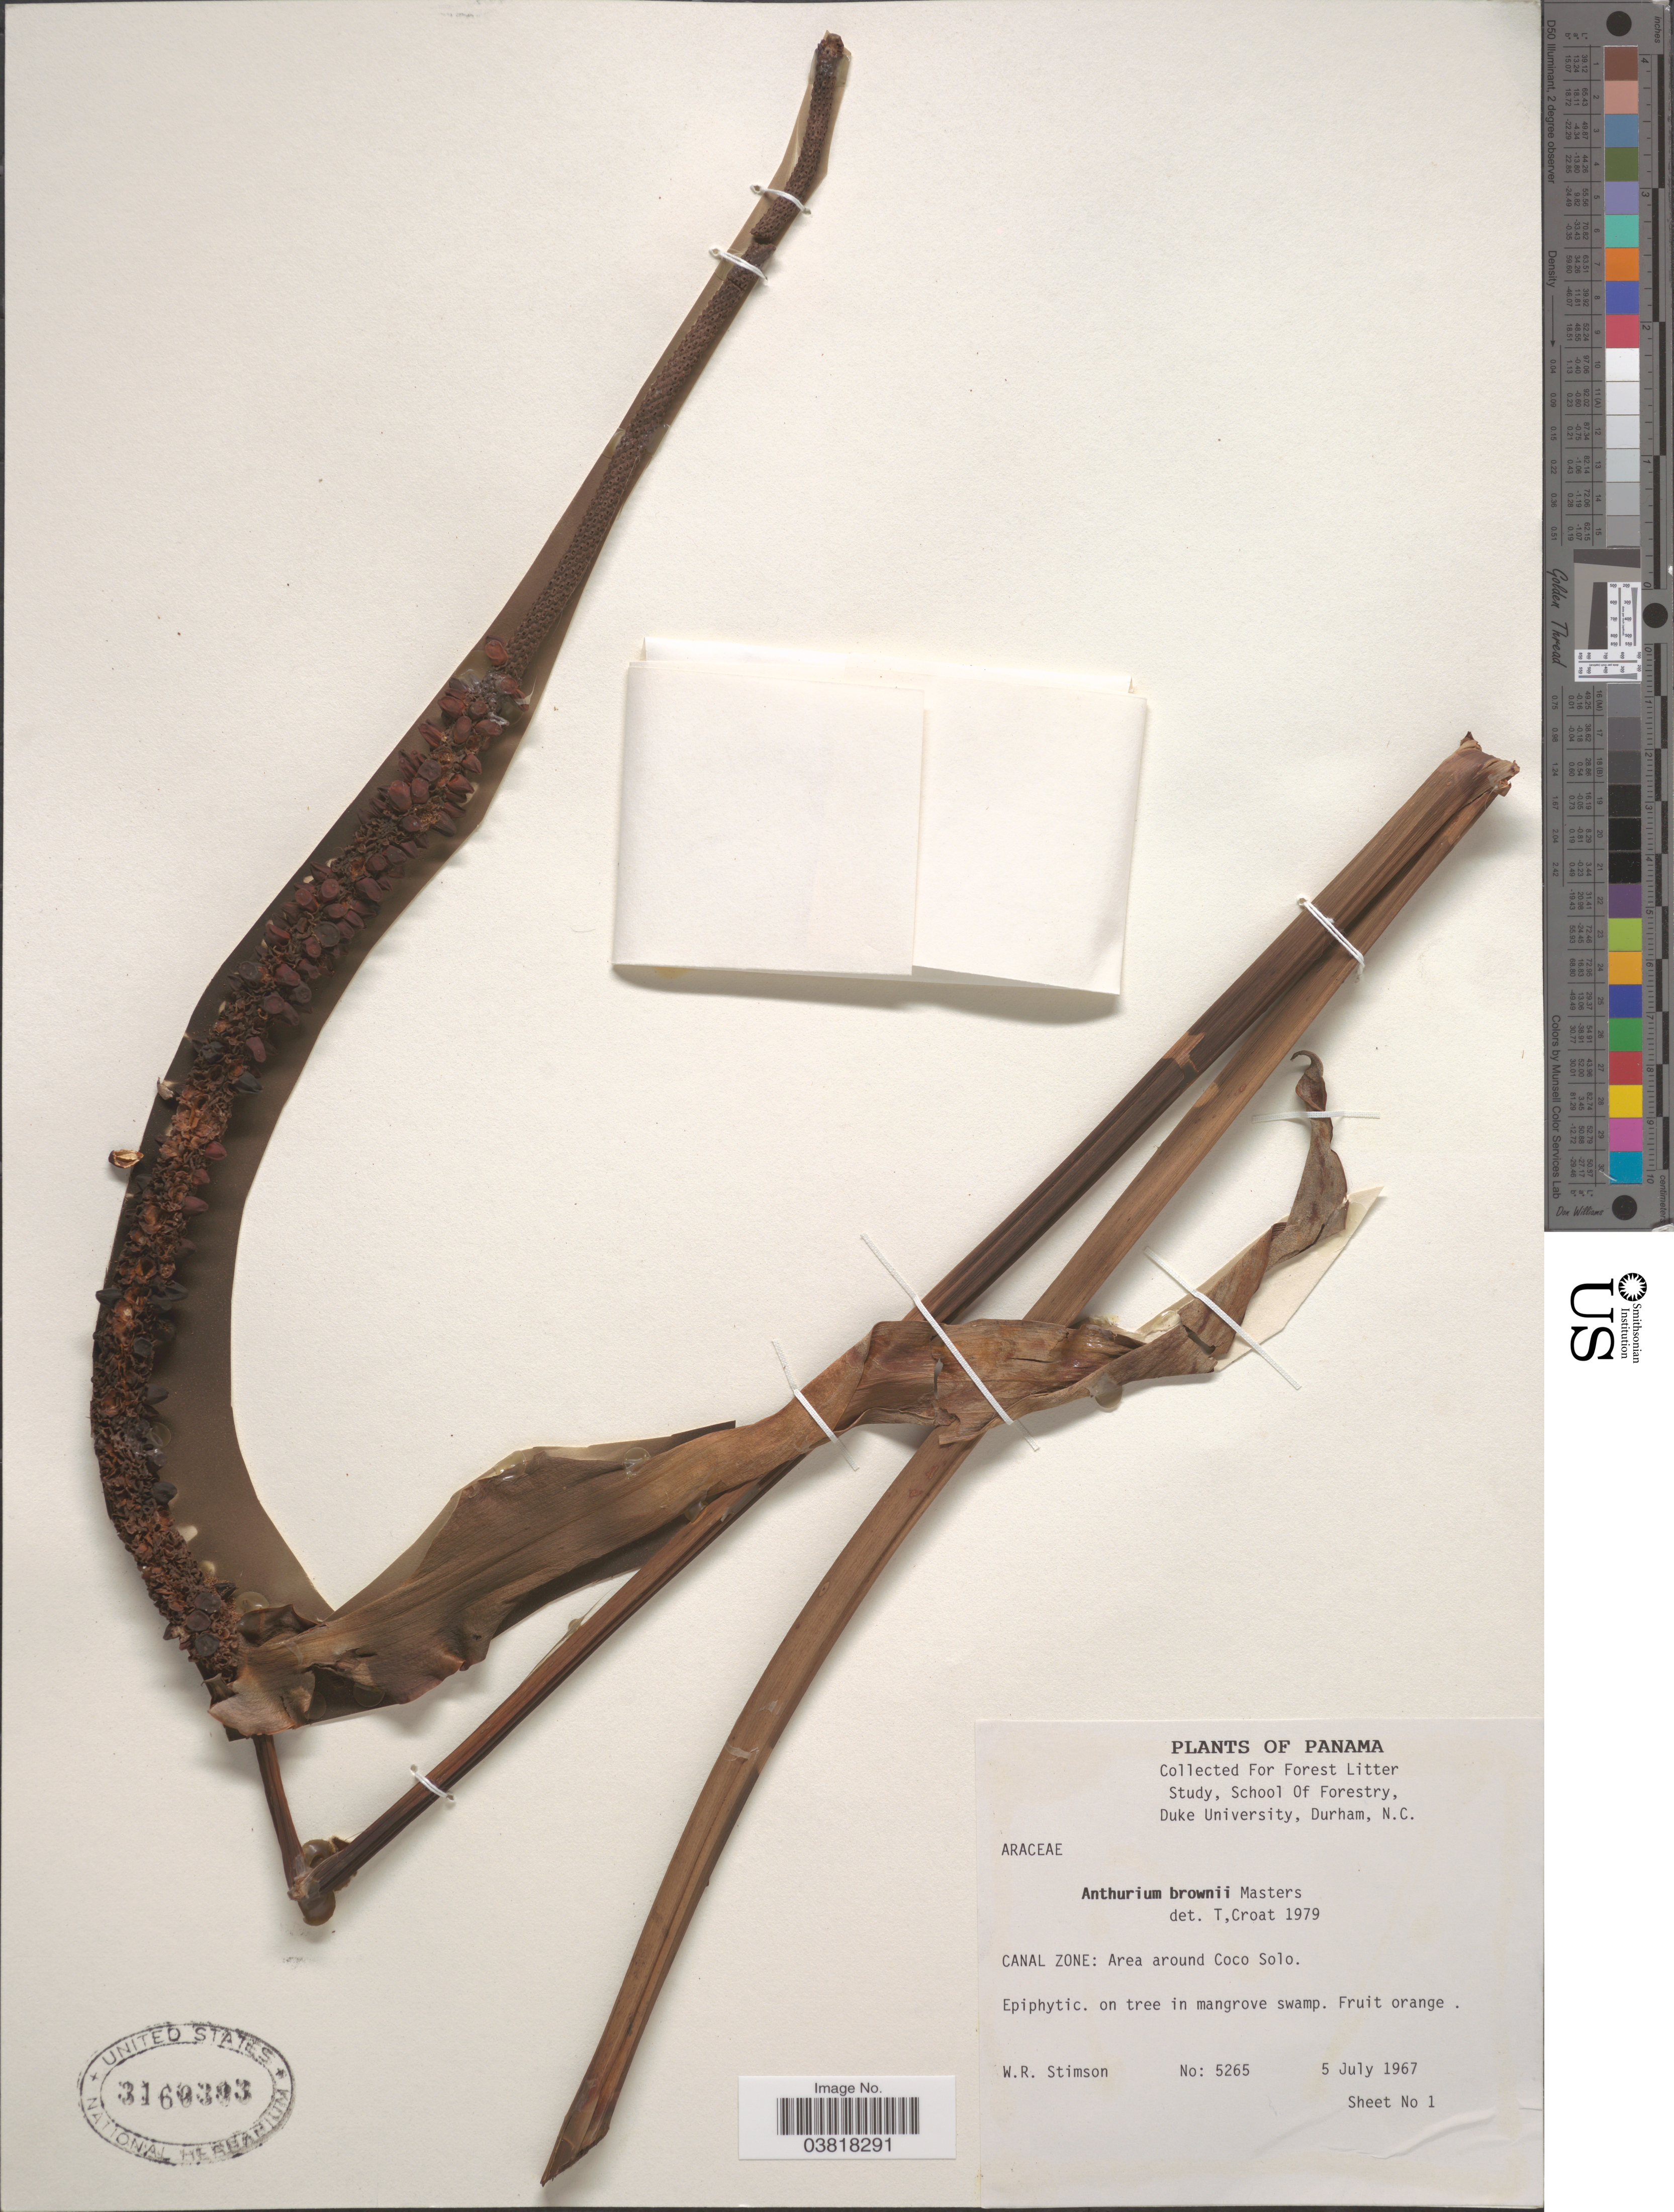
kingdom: Plantae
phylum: Tracheophyta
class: Liliopsida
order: Alismatales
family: Araceae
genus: Anthurium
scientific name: Anthurium brownii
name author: Mast.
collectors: W. R. Stimson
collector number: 5265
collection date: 1967-07-05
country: Panama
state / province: Colón / Panamá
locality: Canal Zone: Area around Coco Solo.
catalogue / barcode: US 3160393